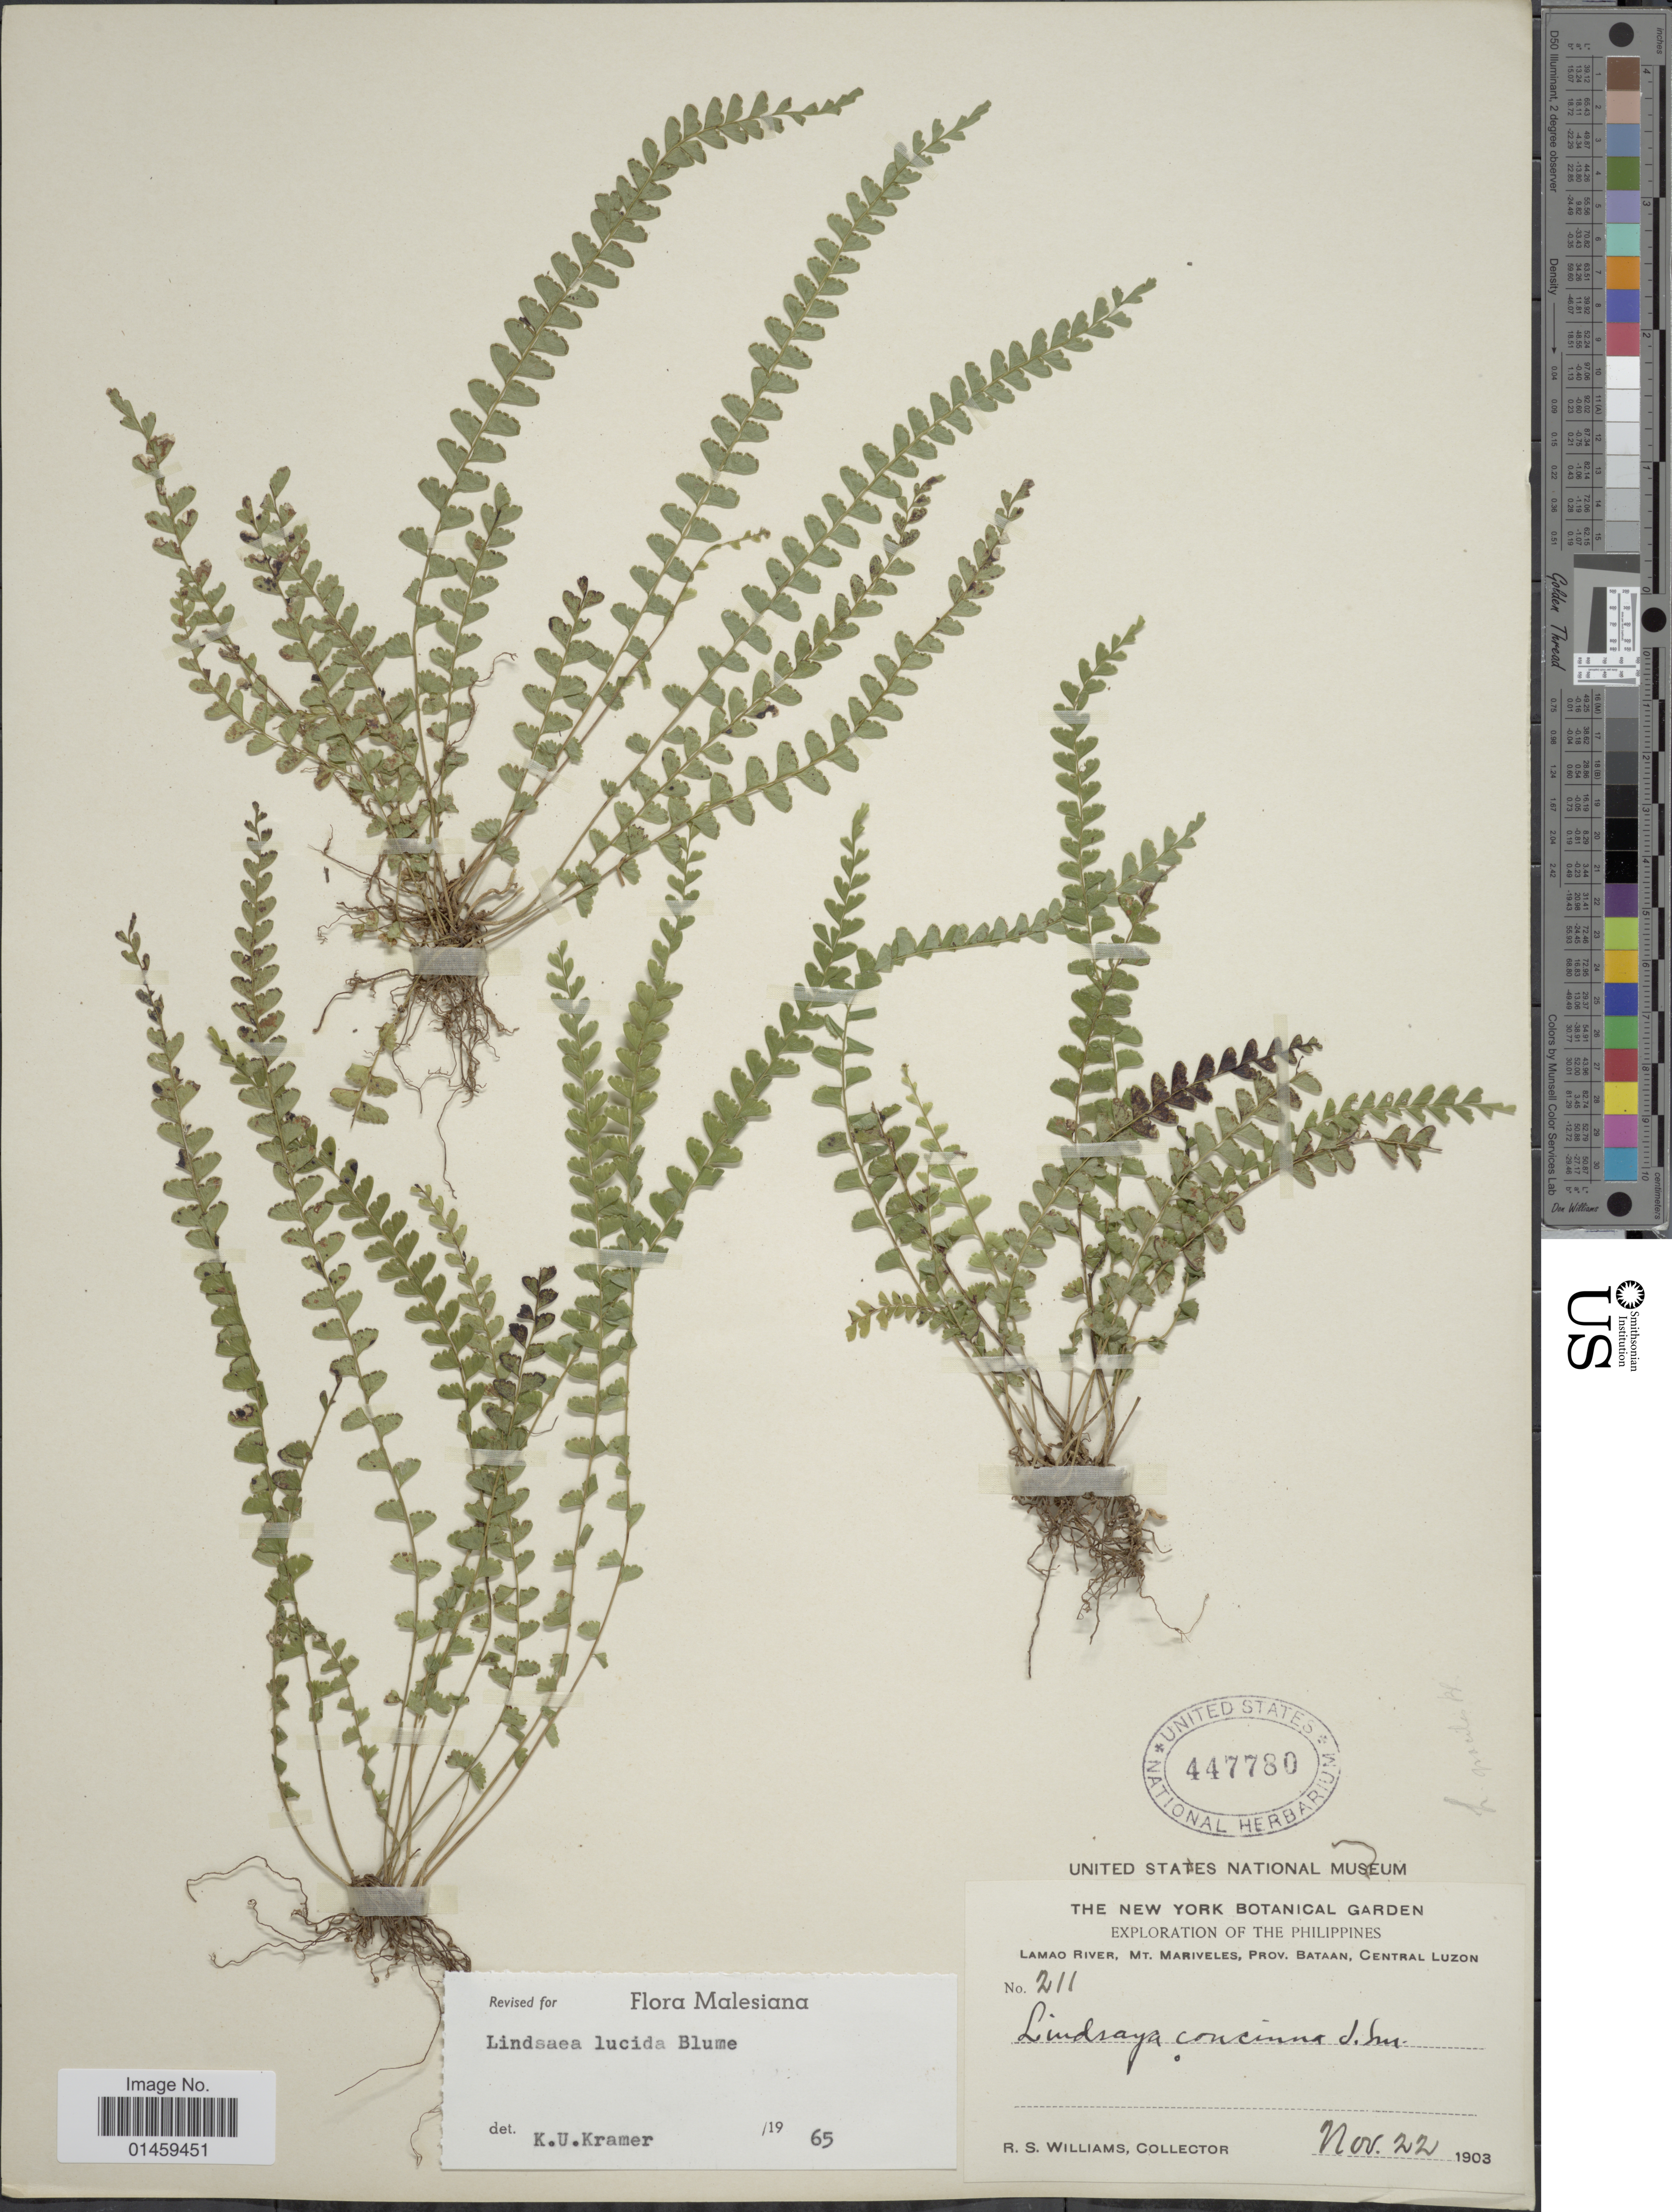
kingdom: Plantae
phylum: Tracheophyta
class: Polypodiopsida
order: Polypodiales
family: Lindsaeaceae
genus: Lindsaea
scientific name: Lindsaea lucida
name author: Blume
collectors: R. S. Williams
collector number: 211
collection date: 1903-11-22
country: Philippines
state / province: Central Luzon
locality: Lamao River, Mt. Mariveles, Prov. Bataan, Central Luzon.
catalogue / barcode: US 447780